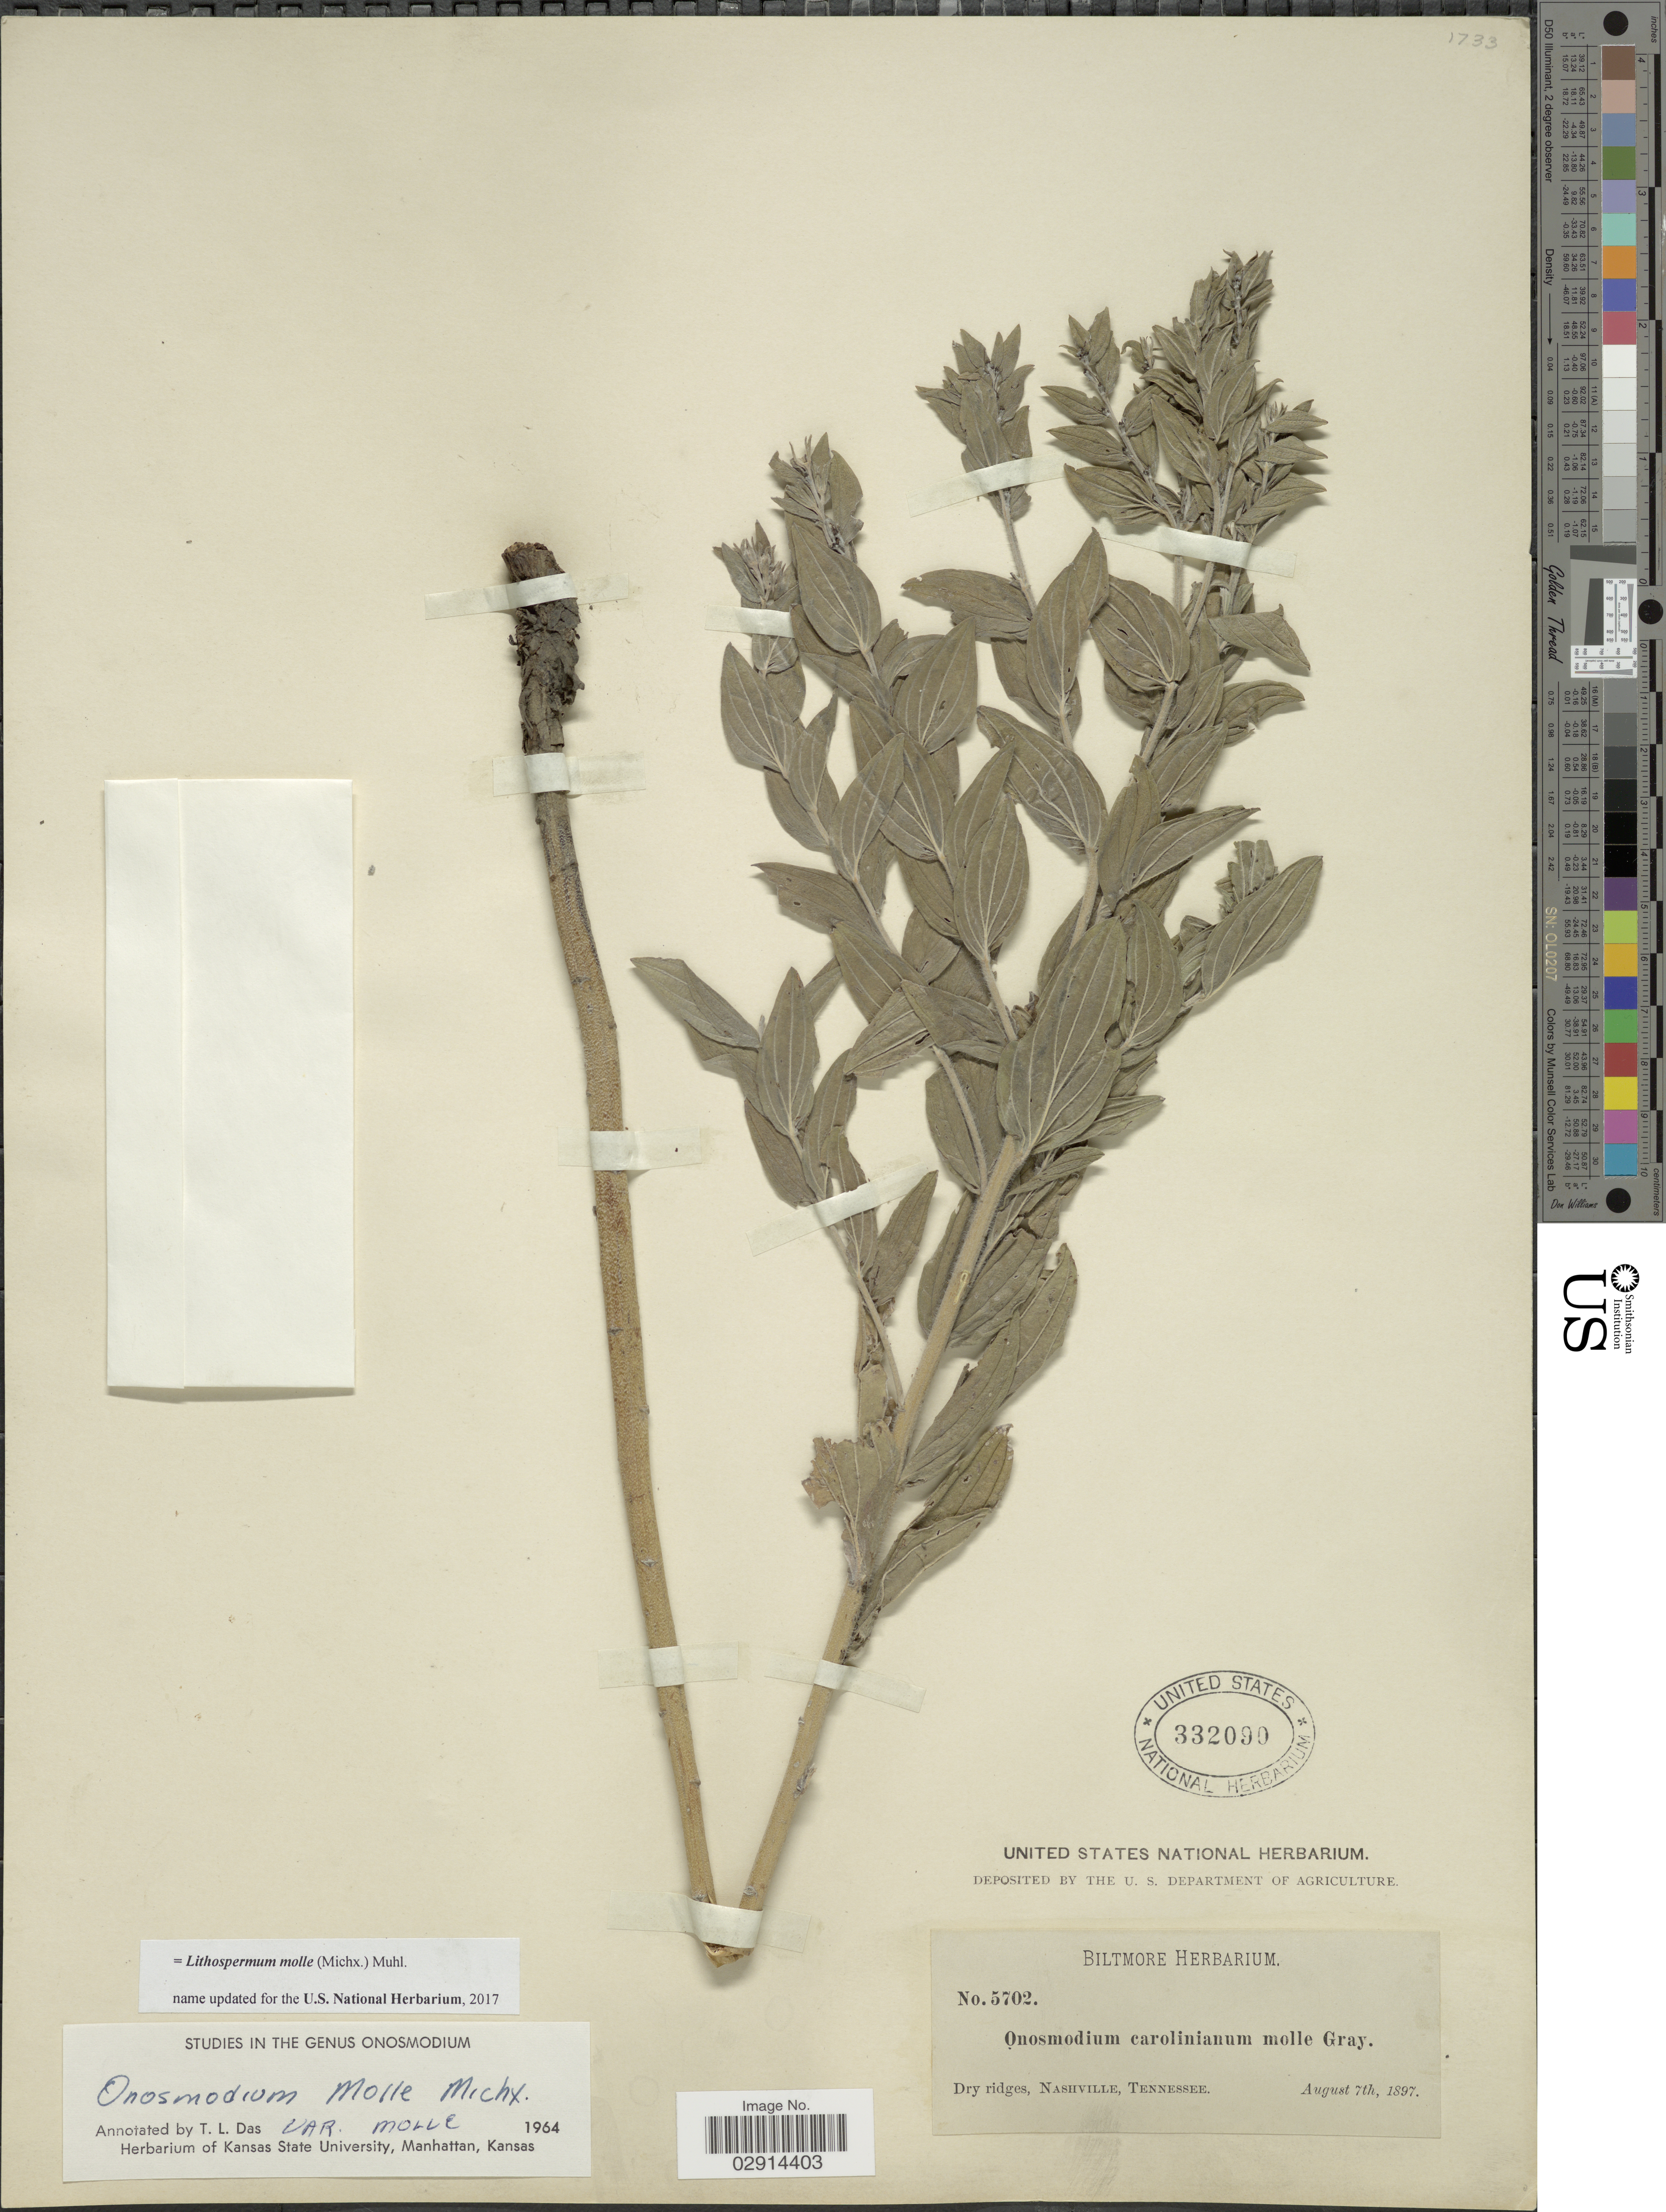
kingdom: Plantae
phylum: Tracheophyta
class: Magnoliopsida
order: Boraginales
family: Boraginaceae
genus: Lithospermum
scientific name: Lithospermum molle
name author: Muhl.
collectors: ex herb. Biltmore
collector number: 5702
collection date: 1897-08-07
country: United States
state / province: Tennessee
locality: Nashville.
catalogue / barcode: US 332090